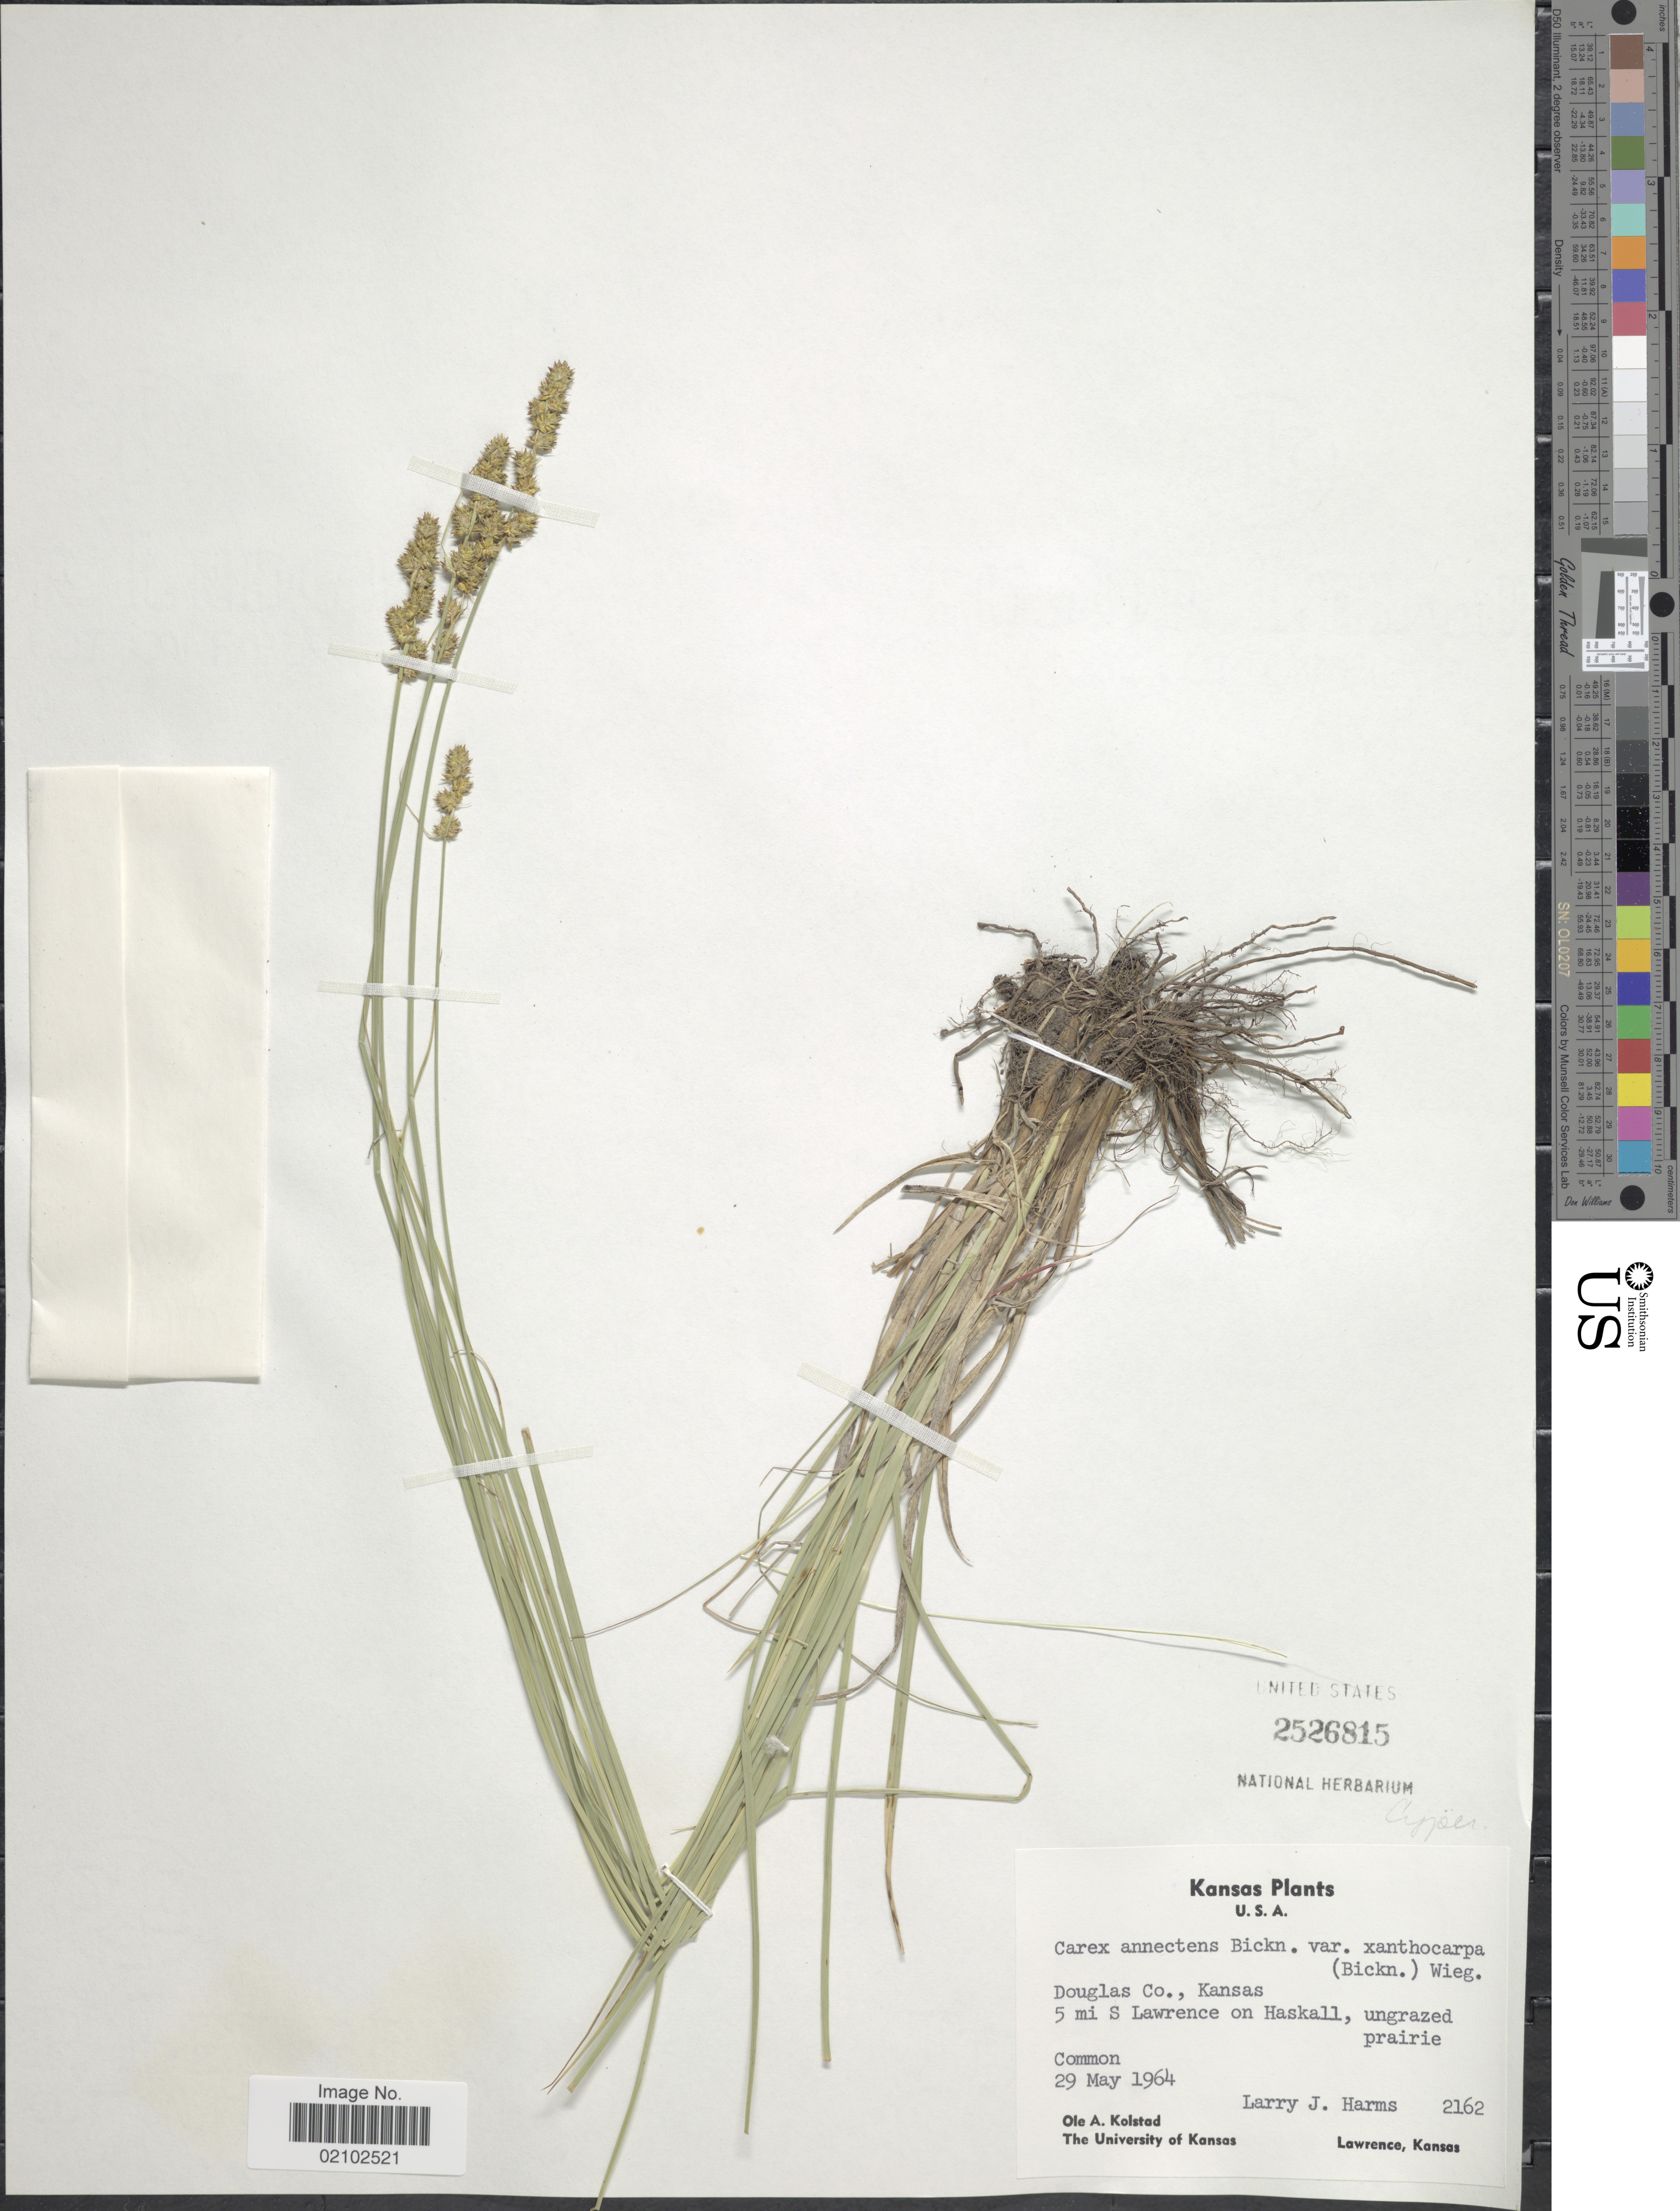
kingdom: Plantae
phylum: Tracheophyta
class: Liliopsida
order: Poales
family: Cyperaceae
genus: Carex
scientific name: Carex annectens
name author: (E.P. Bicknell) E.P. Bicknell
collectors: L. Harms & O. Kolstad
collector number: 2162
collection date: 1964-05-29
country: United States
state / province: Kansas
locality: Douglas Co., 5 mi S Lawrence on Haskall, ungrazed prairie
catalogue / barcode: US 2526815